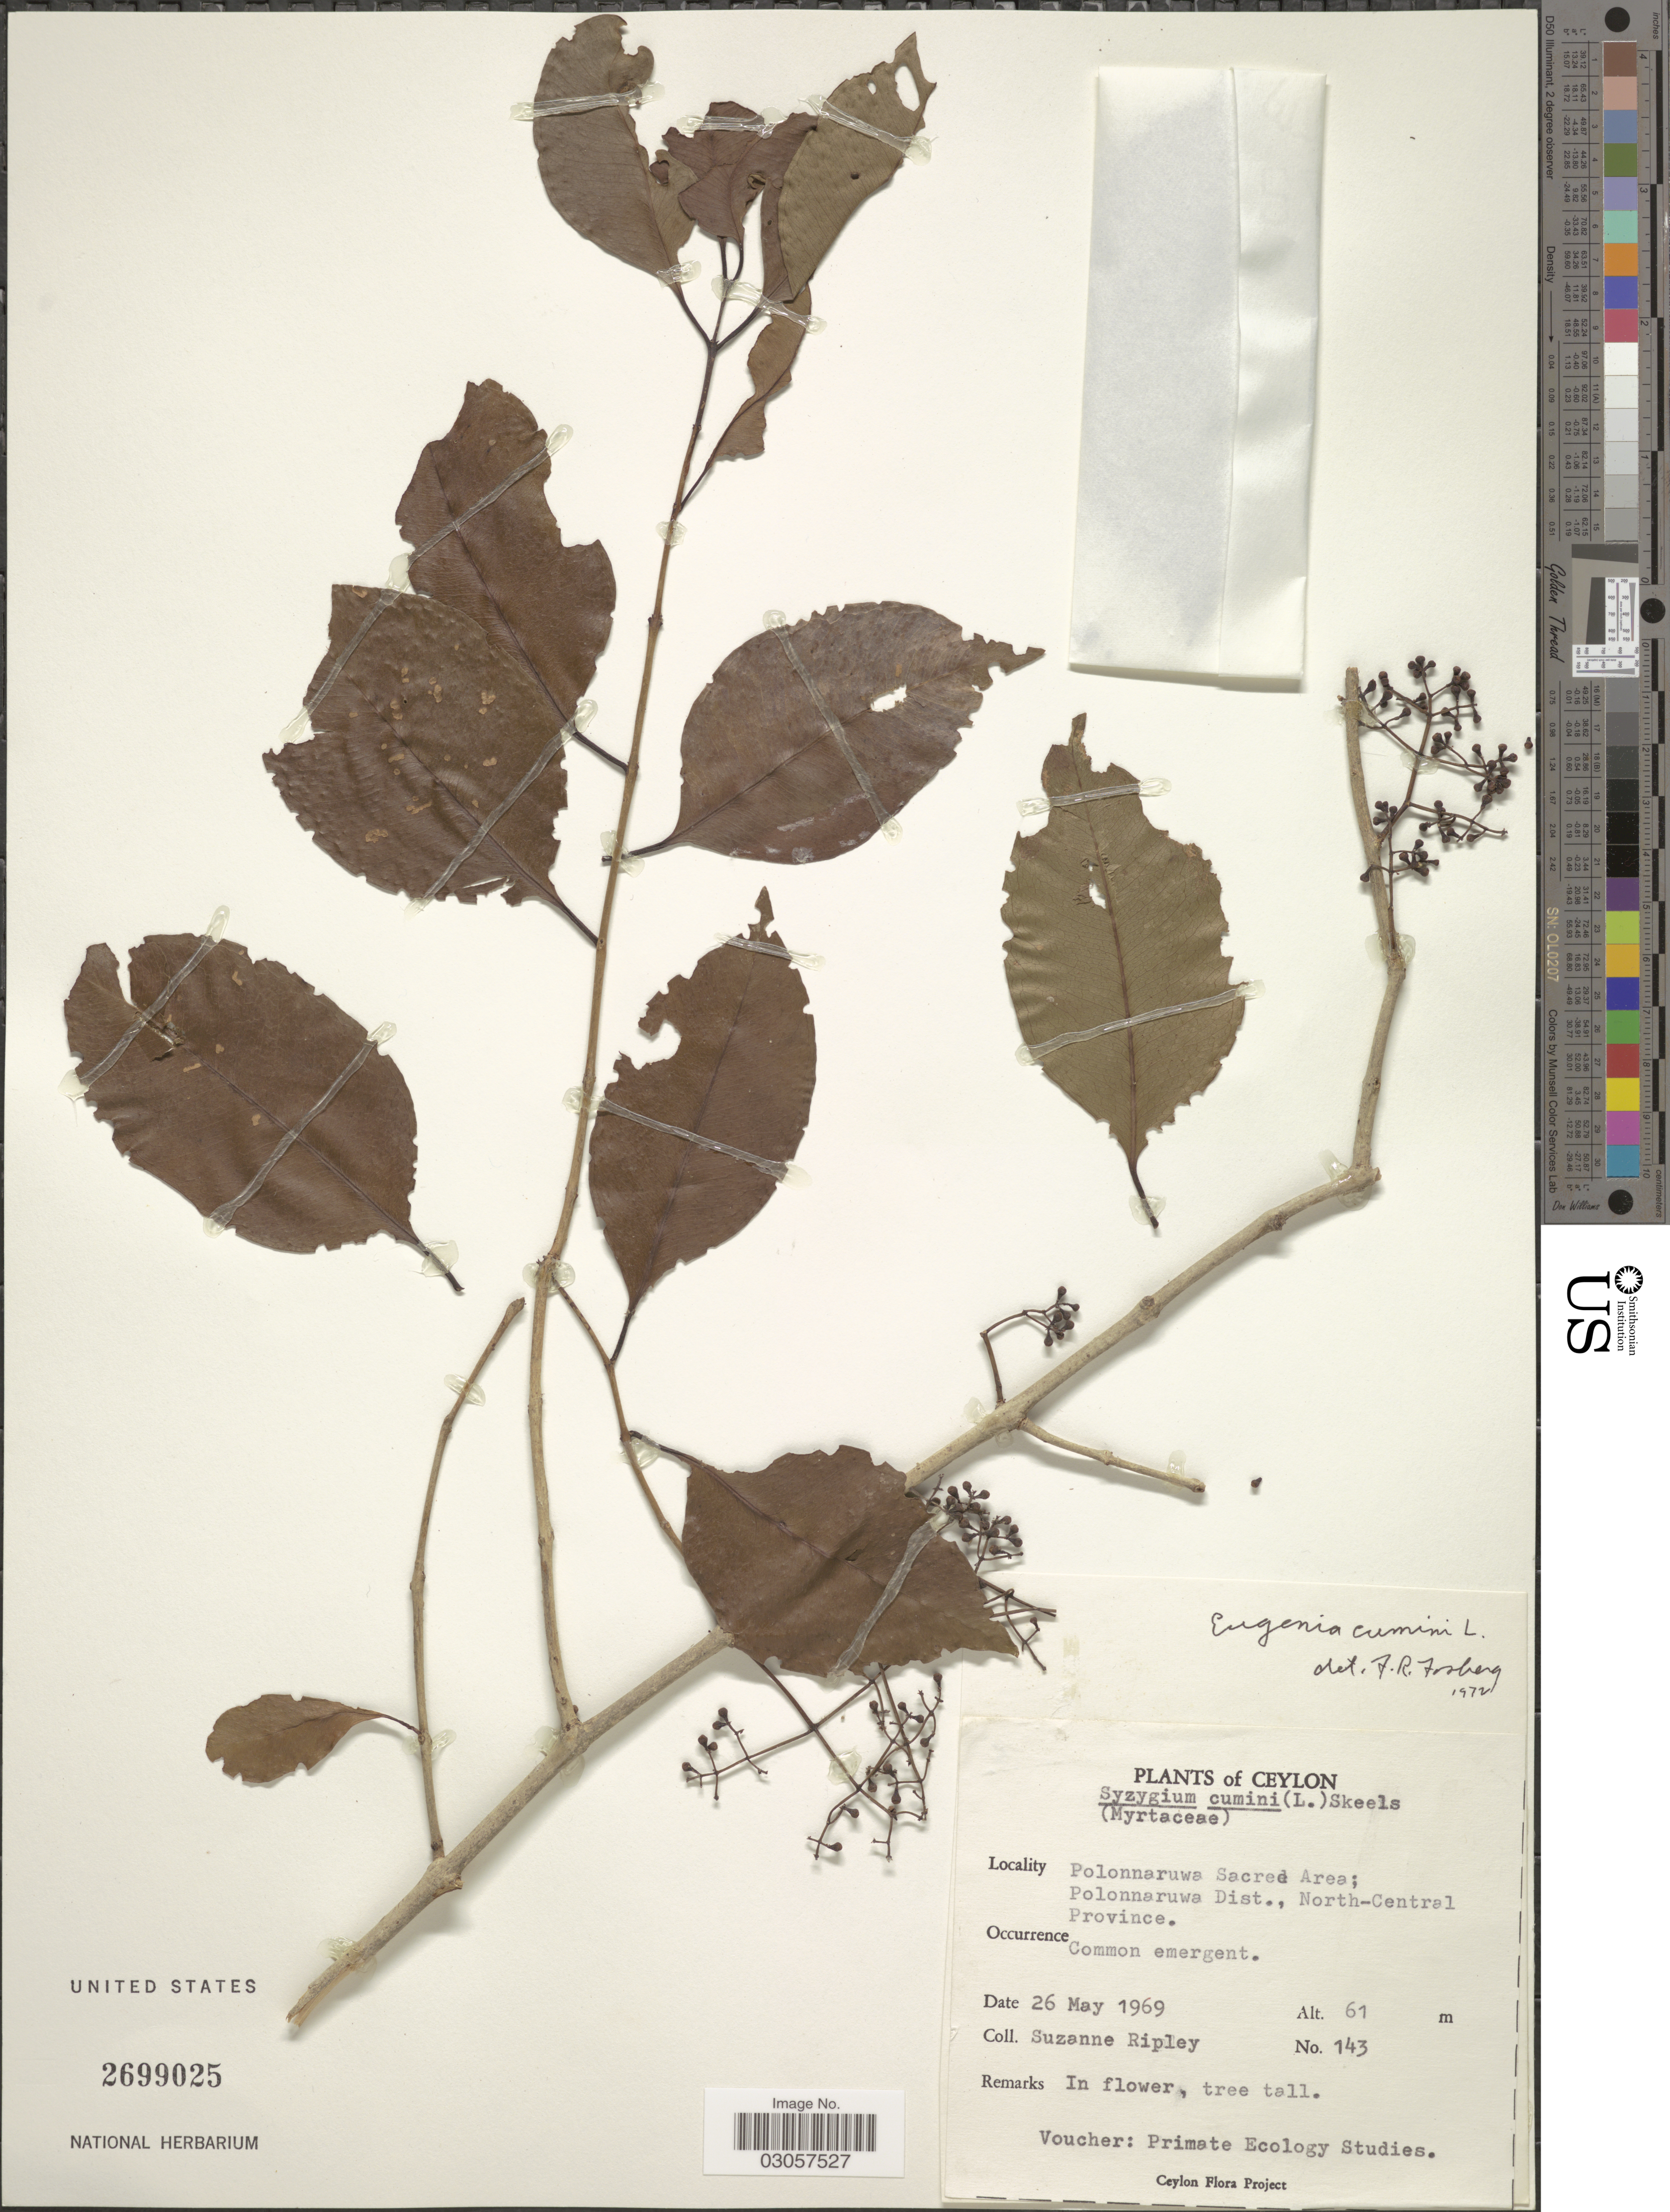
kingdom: Plantae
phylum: Tracheophyta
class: Magnoliopsida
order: Myrtales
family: Myrtaceae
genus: Syzygium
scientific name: Syzygium cumini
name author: (L.) Skeels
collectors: S. Ripley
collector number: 143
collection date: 1969-05-26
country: Sri Lanka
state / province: North Central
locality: Ceylon, Polonnaruwa Sacred Area; Polonnaruwa Dist., North-Central Province.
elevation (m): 61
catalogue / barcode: US 2699025